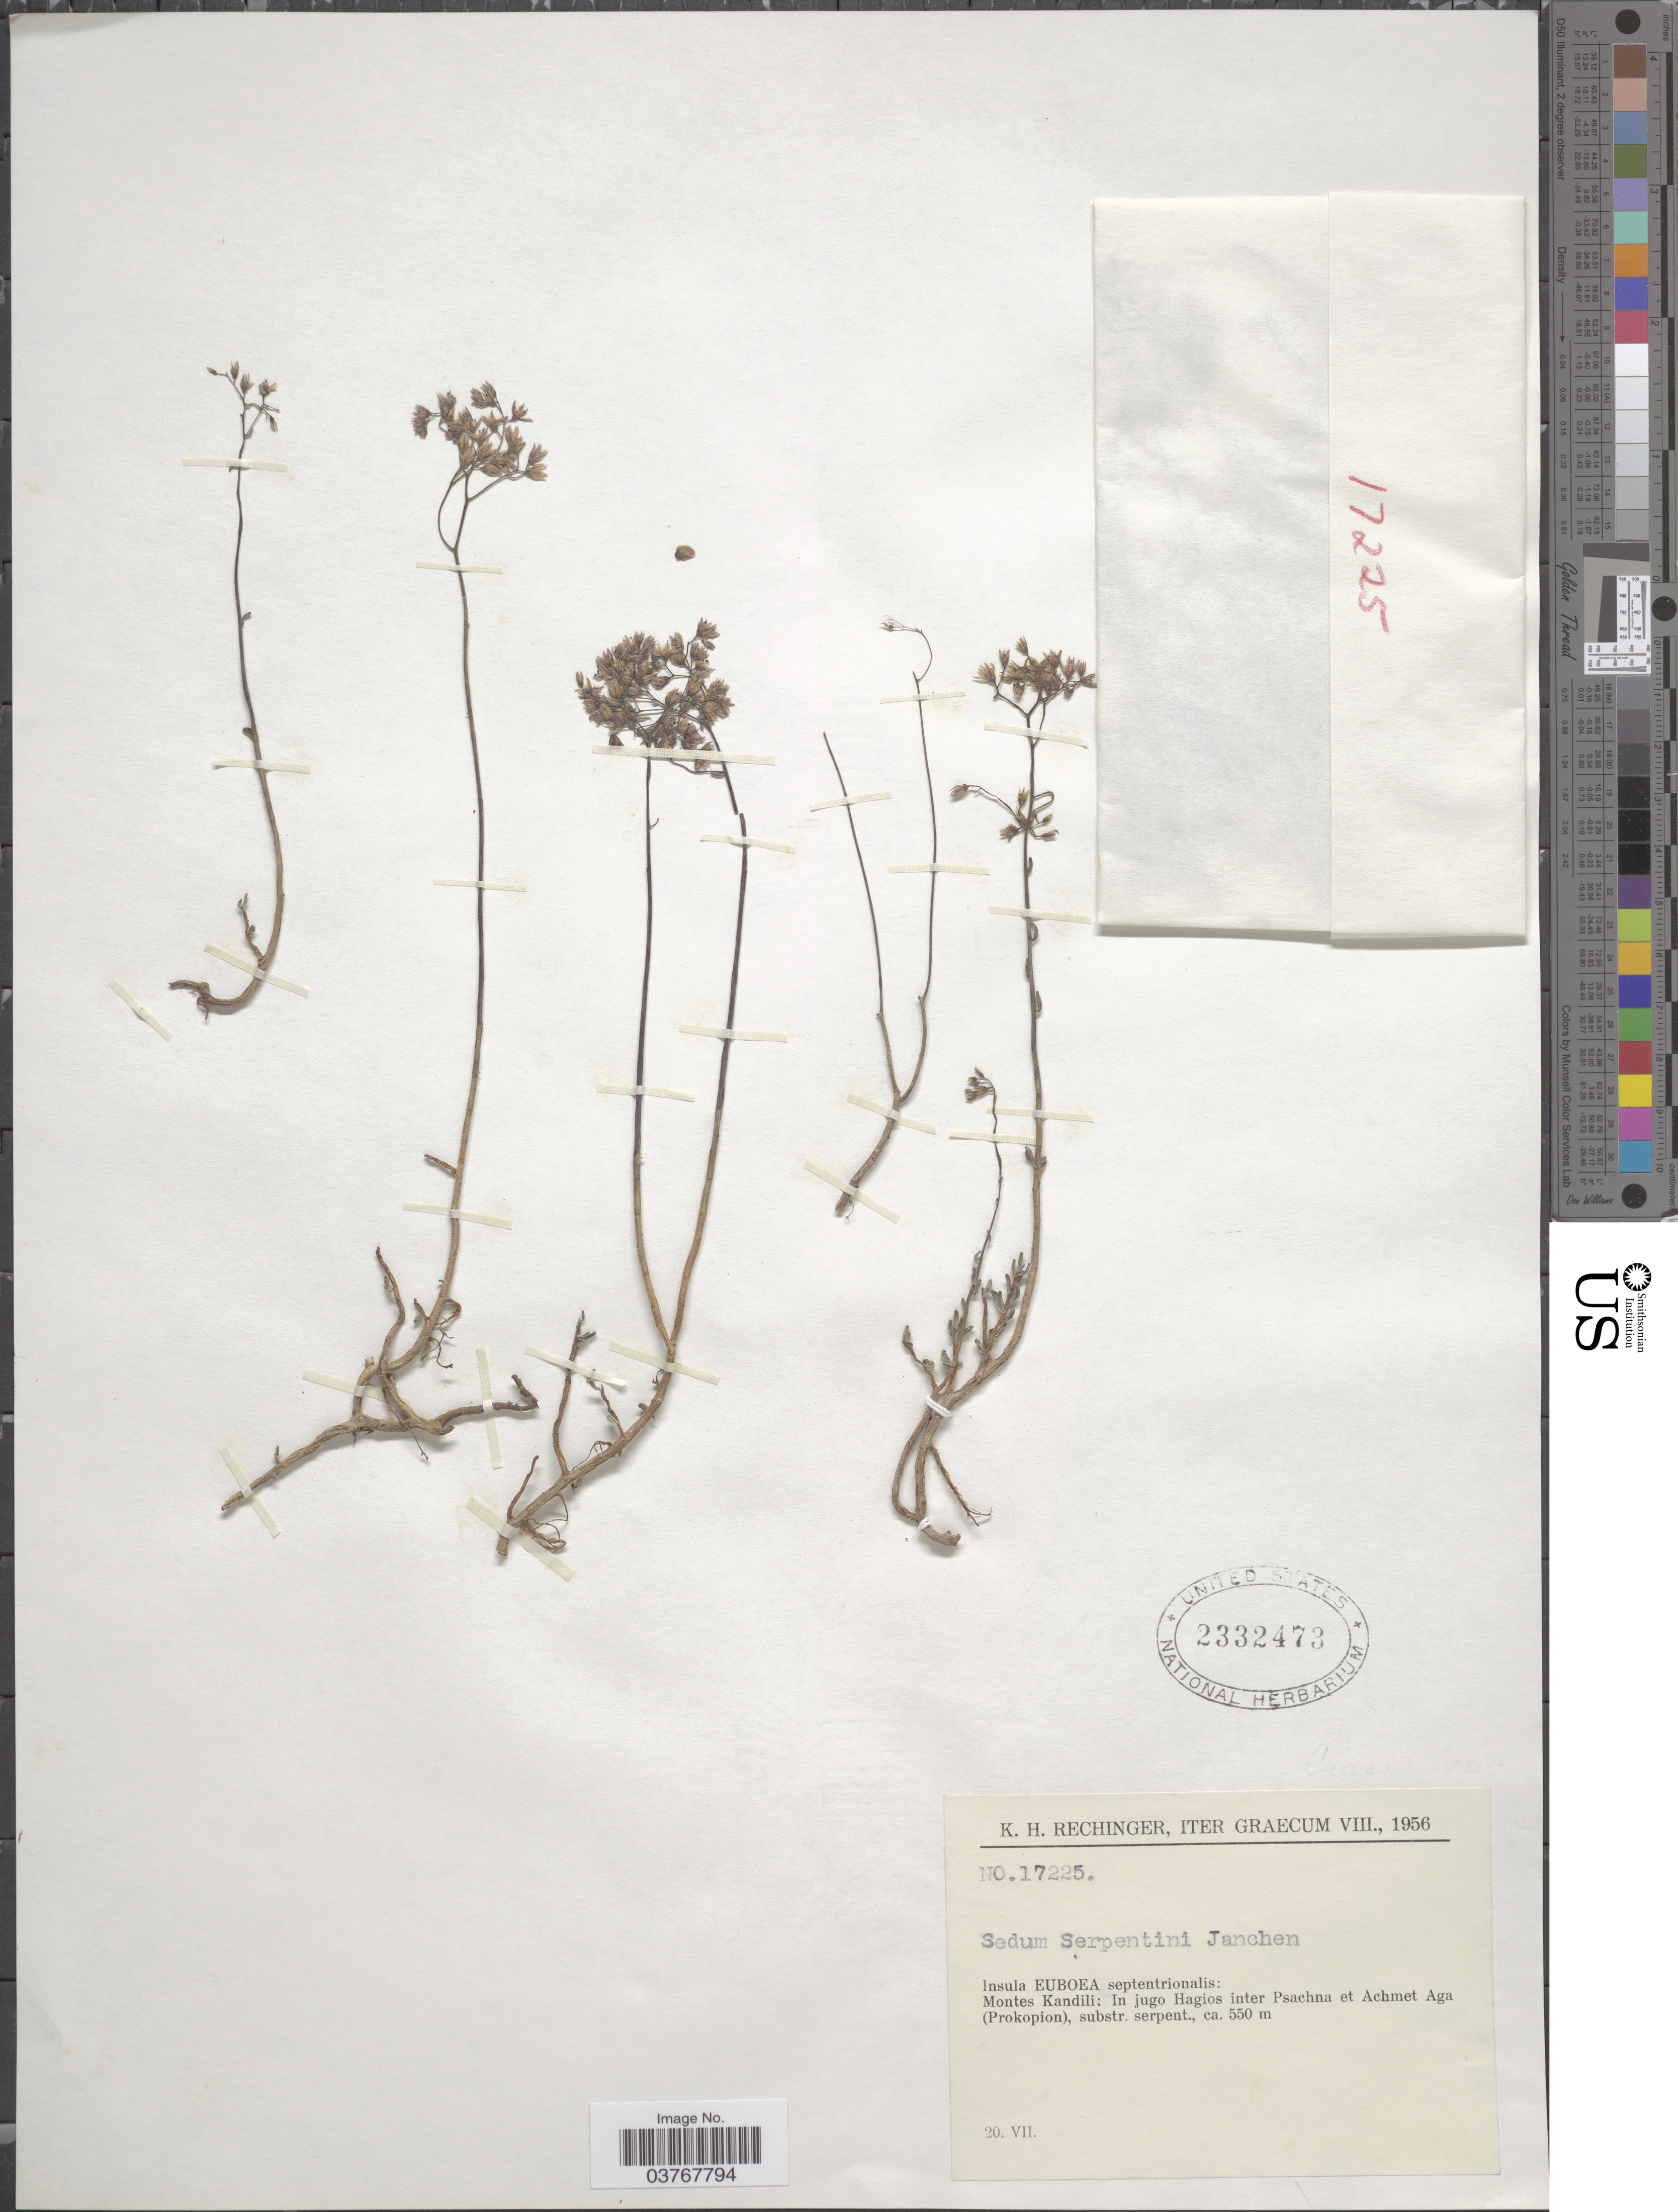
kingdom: Plantae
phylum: Tracheophyta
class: Magnoliopsida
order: Saxifragales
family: Crassulaceae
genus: Sedum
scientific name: Sedum serpentini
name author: Janch.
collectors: K. H. Rechinger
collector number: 17225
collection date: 1956-07-20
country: Greece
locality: Iter Graecum VIII. Insula Euboea septentrionalis: Montes Kandili: In jugo Hagios inter Psachna et Achmet Aga (Prokopion), substr. serpent.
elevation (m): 550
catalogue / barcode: US 2332473